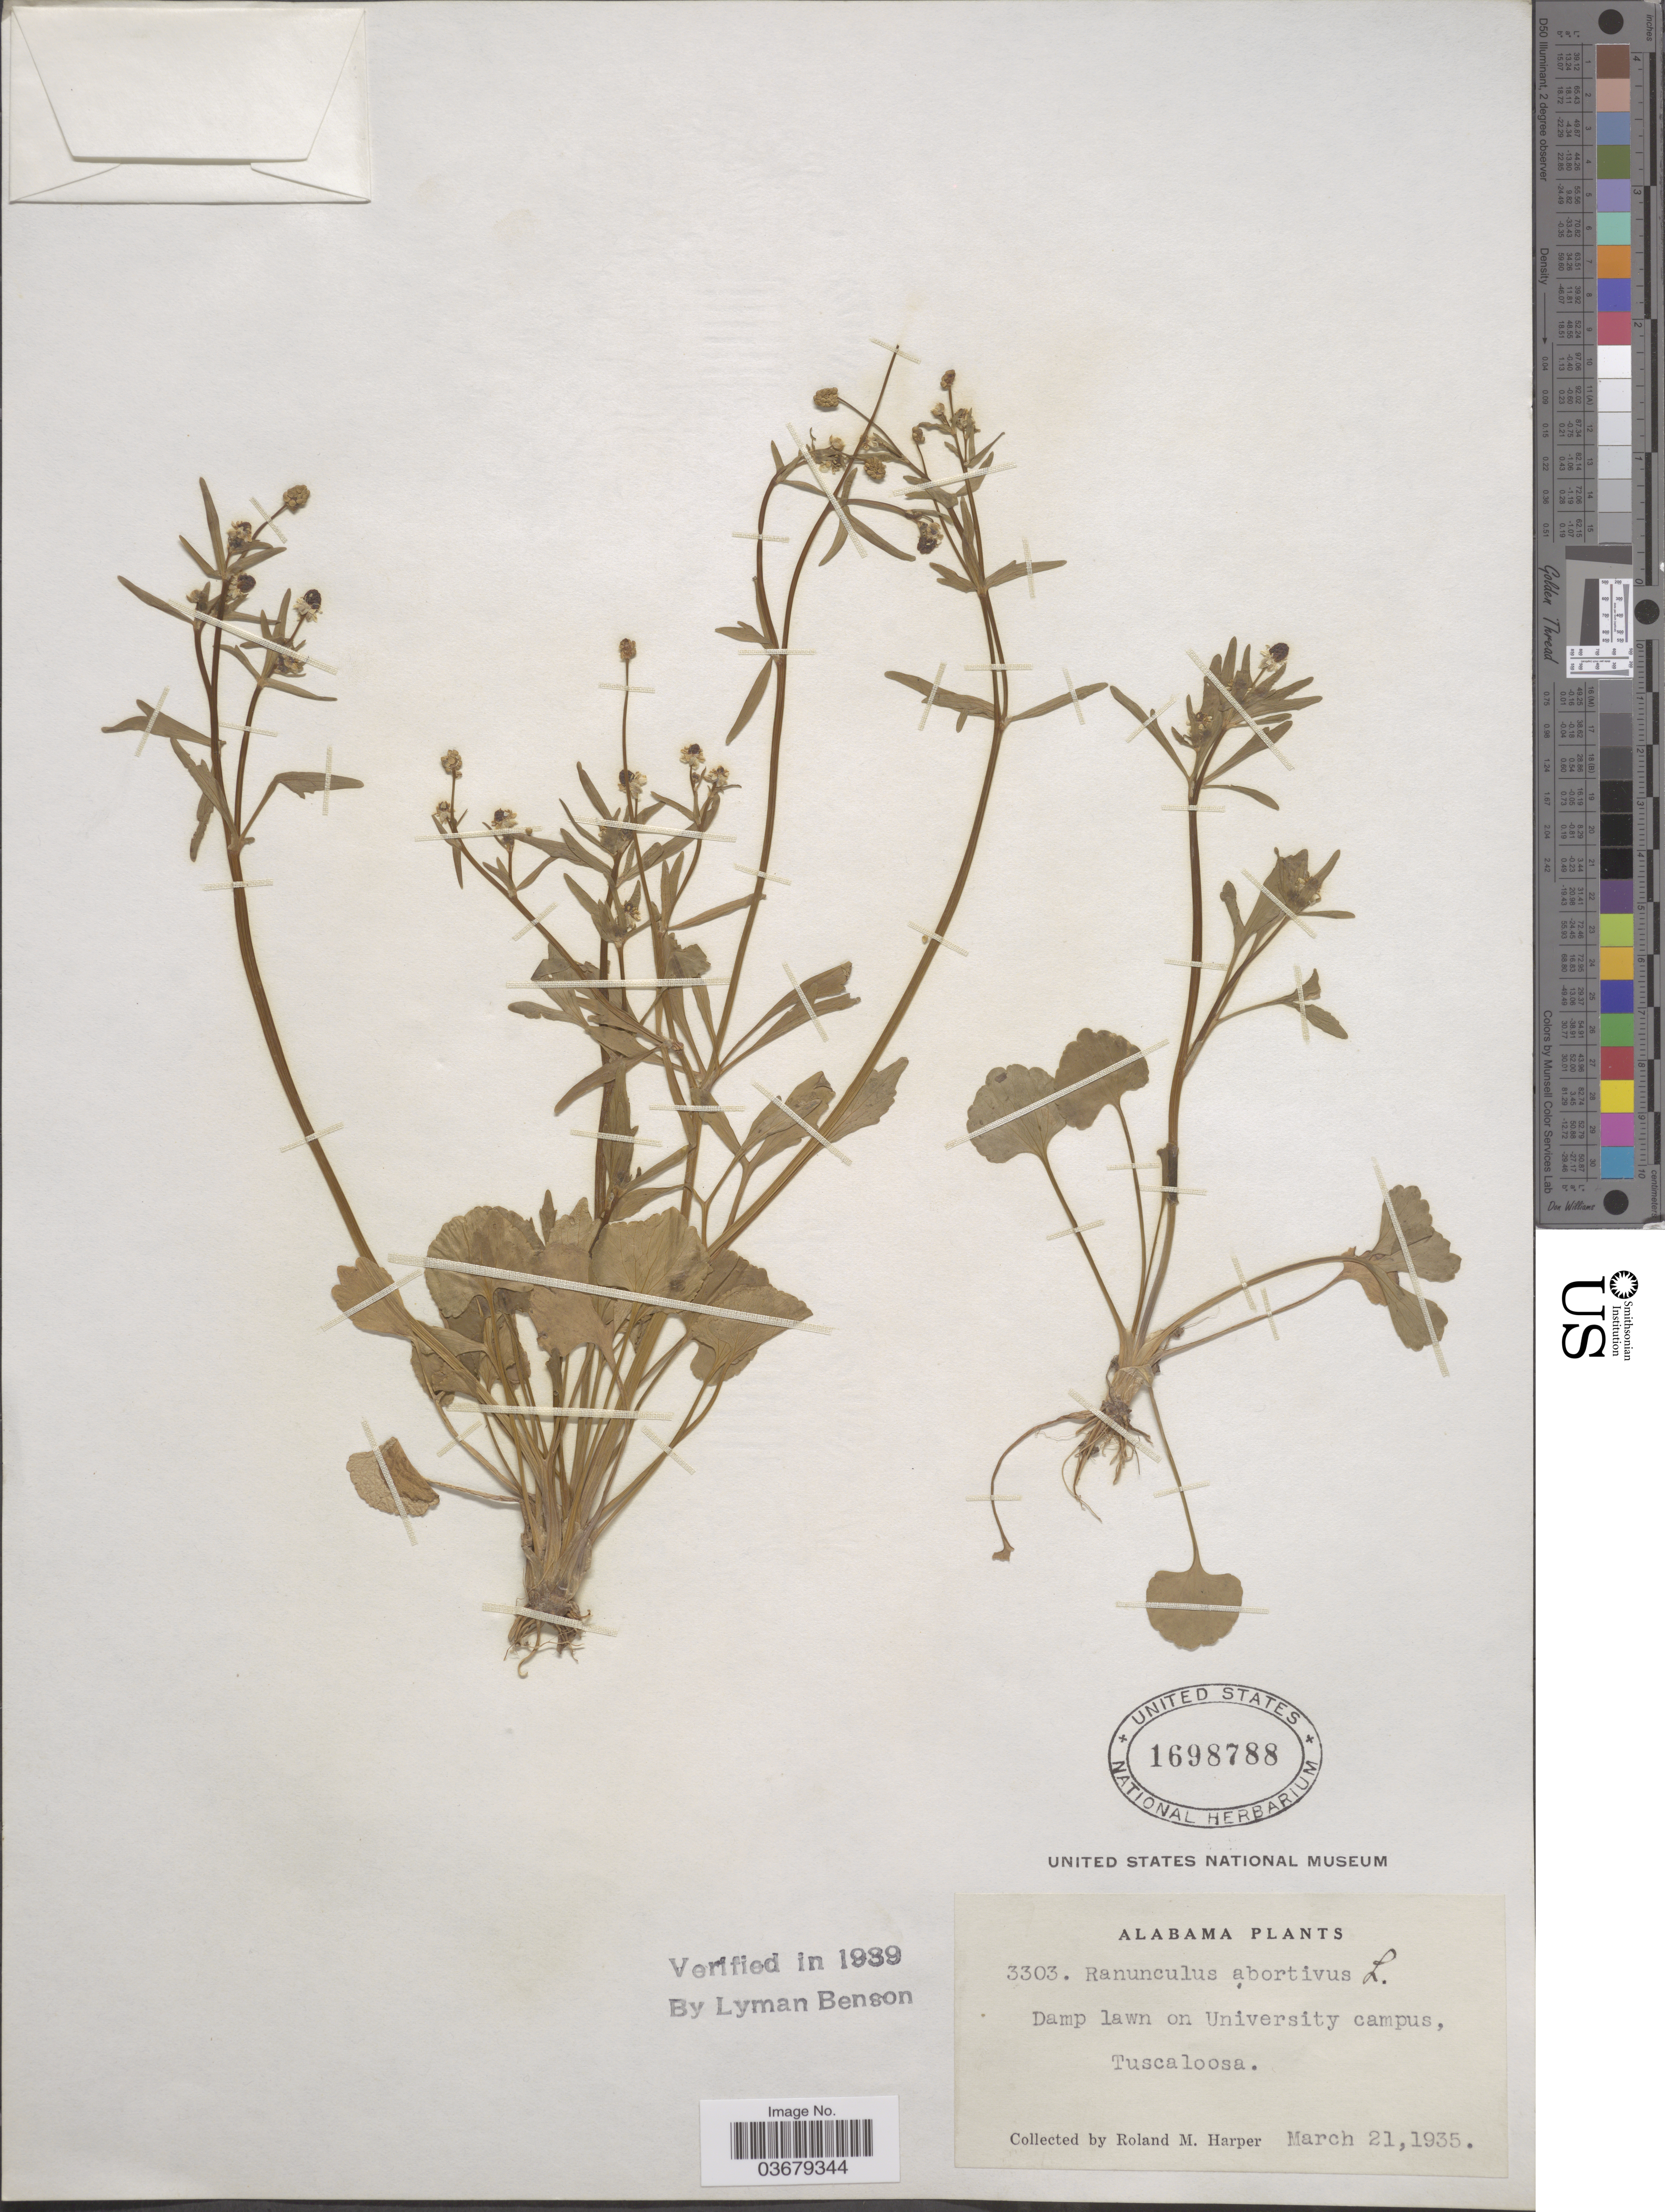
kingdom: Plantae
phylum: Tracheophyta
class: Magnoliopsida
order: Ranunculales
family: Ranunculaceae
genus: Ranunculus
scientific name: Ranunculus abortivus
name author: L.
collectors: R. M. Harper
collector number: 3303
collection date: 1935-03-21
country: United States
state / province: Alabama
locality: Damp lawn on University campus, Tuscaloosa.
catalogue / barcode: US 1698788